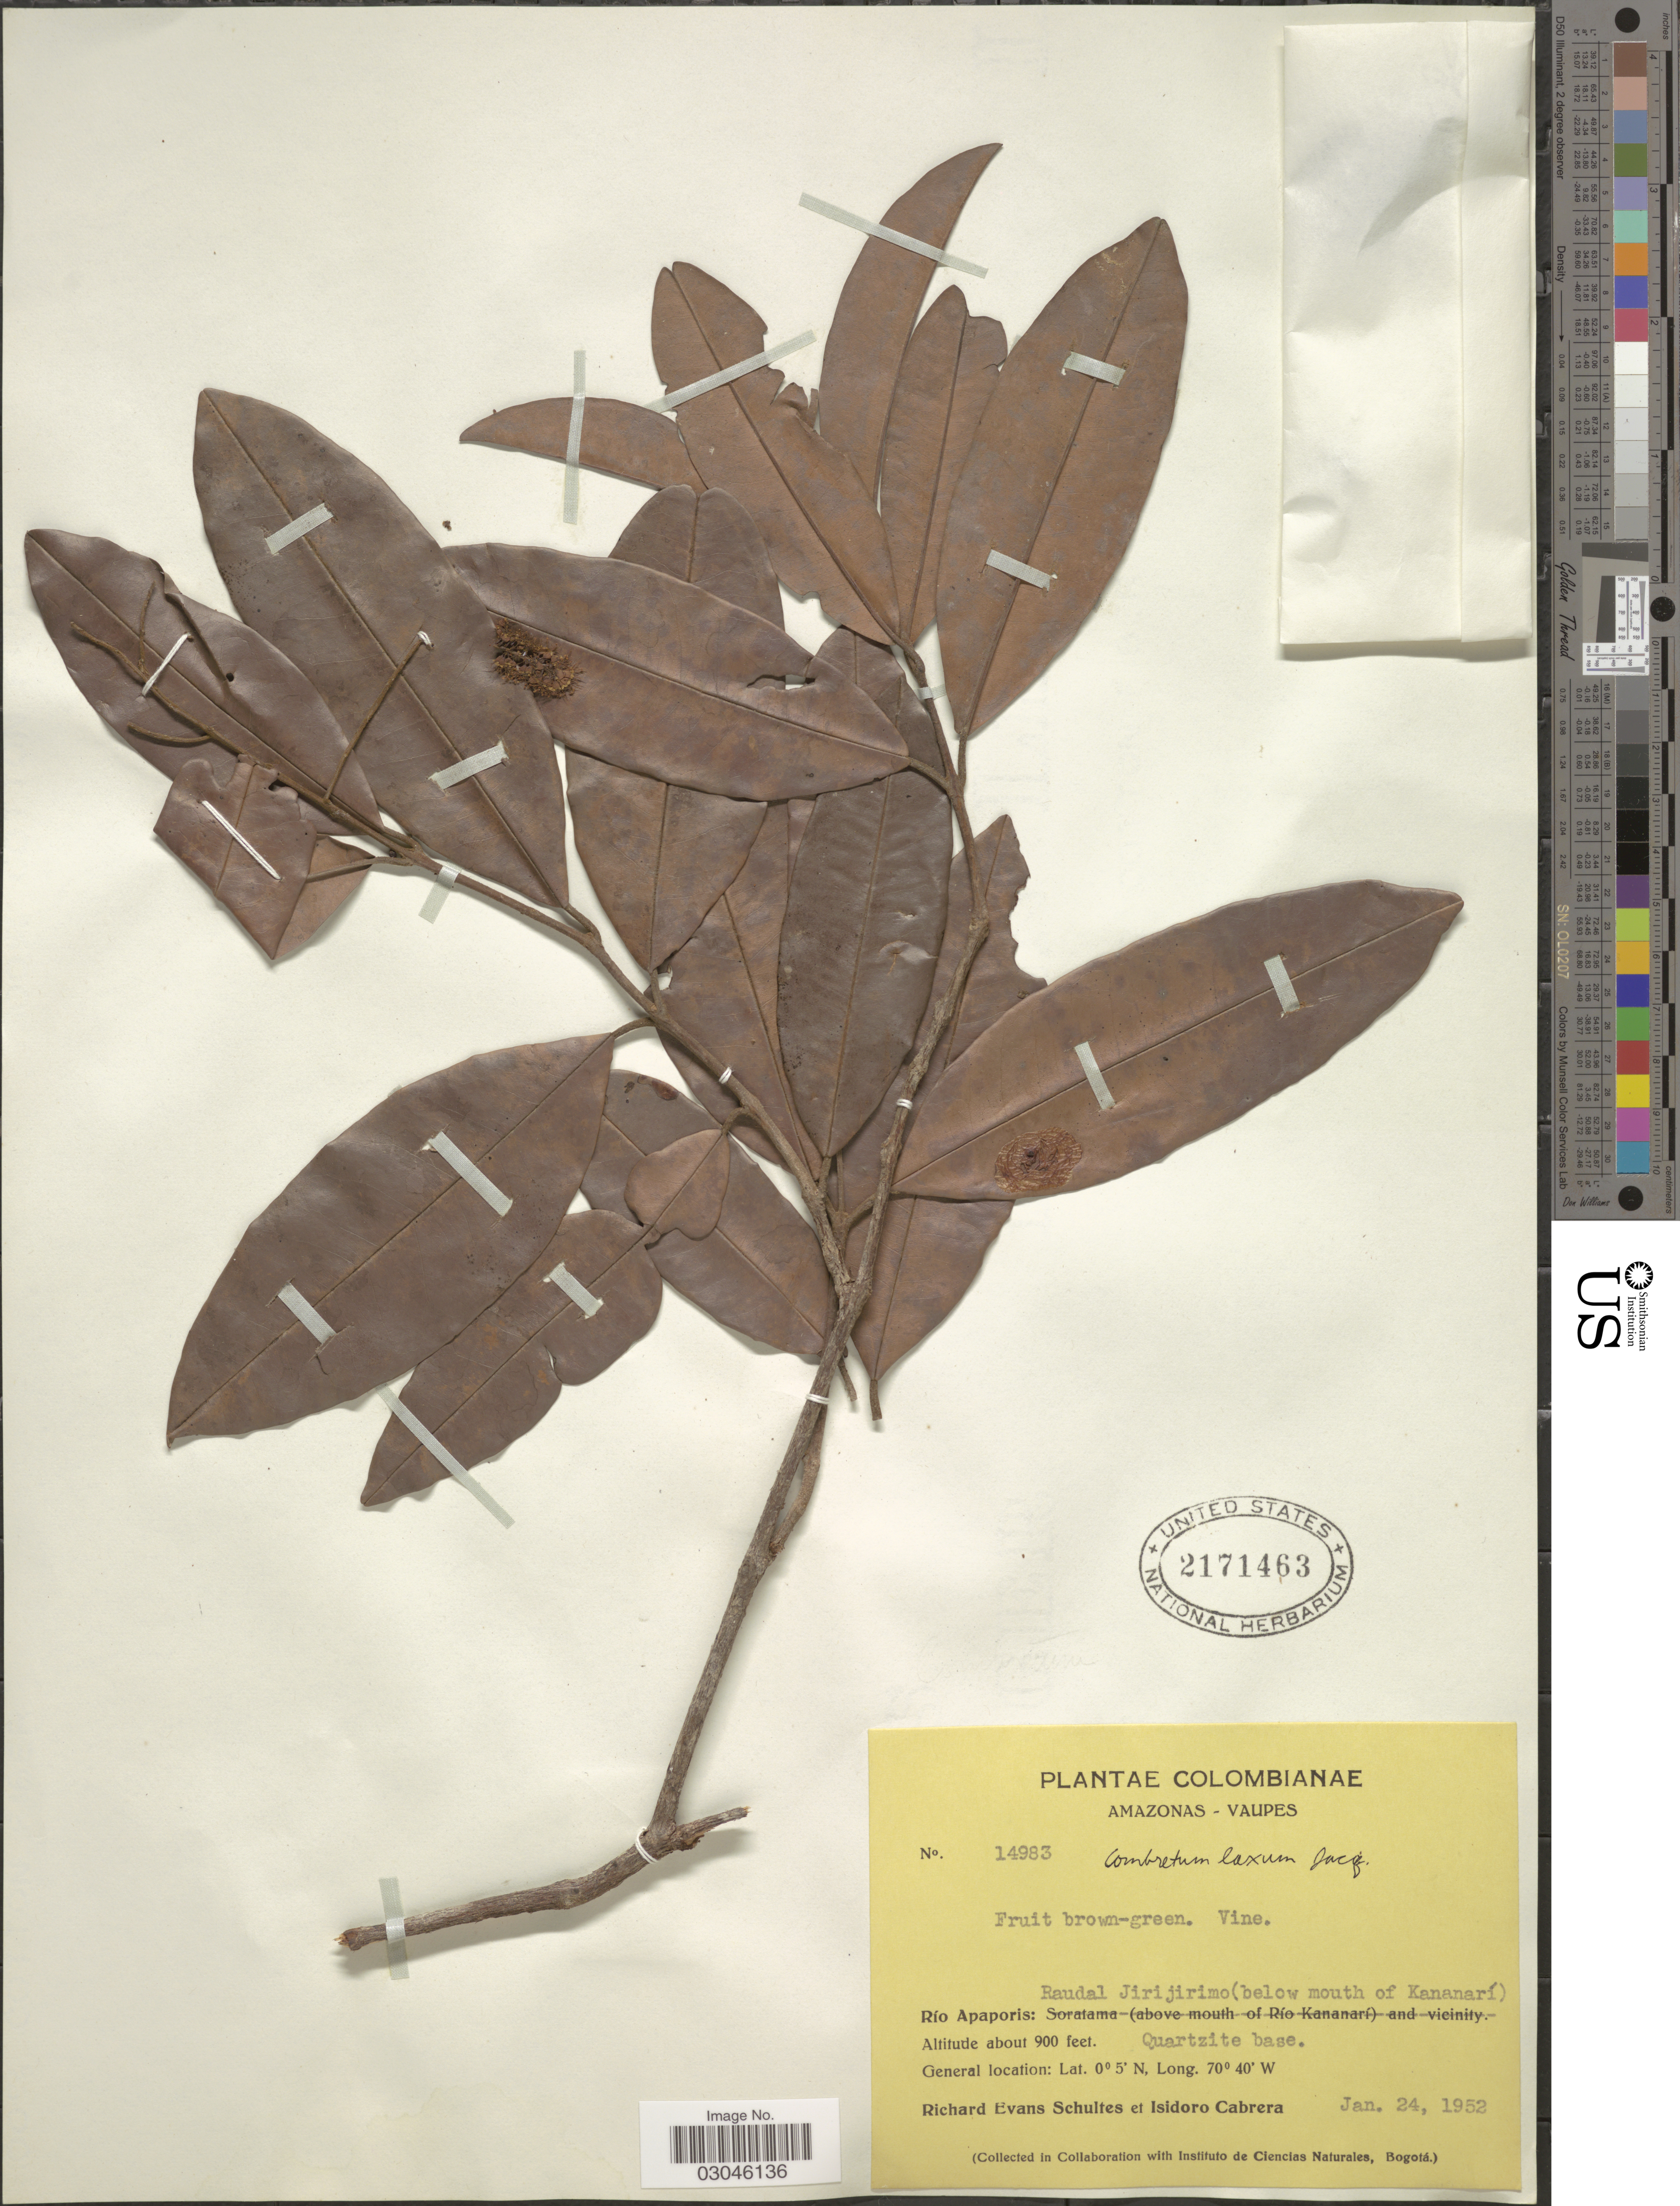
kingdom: Plantae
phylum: Tracheophyta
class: Magnoliopsida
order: Myrtales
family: Combretaceae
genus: Combretum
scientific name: Combretum laxum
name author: Jacq.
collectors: R. E. Schultes & I. Cabrera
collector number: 14983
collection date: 1952-01-24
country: Colombia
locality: Colombianae. Amazonas-Vaupes. Río Apaporis: Raudal Jirijirimo (below mouth of Kananarí).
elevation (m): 274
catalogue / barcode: US 2171463